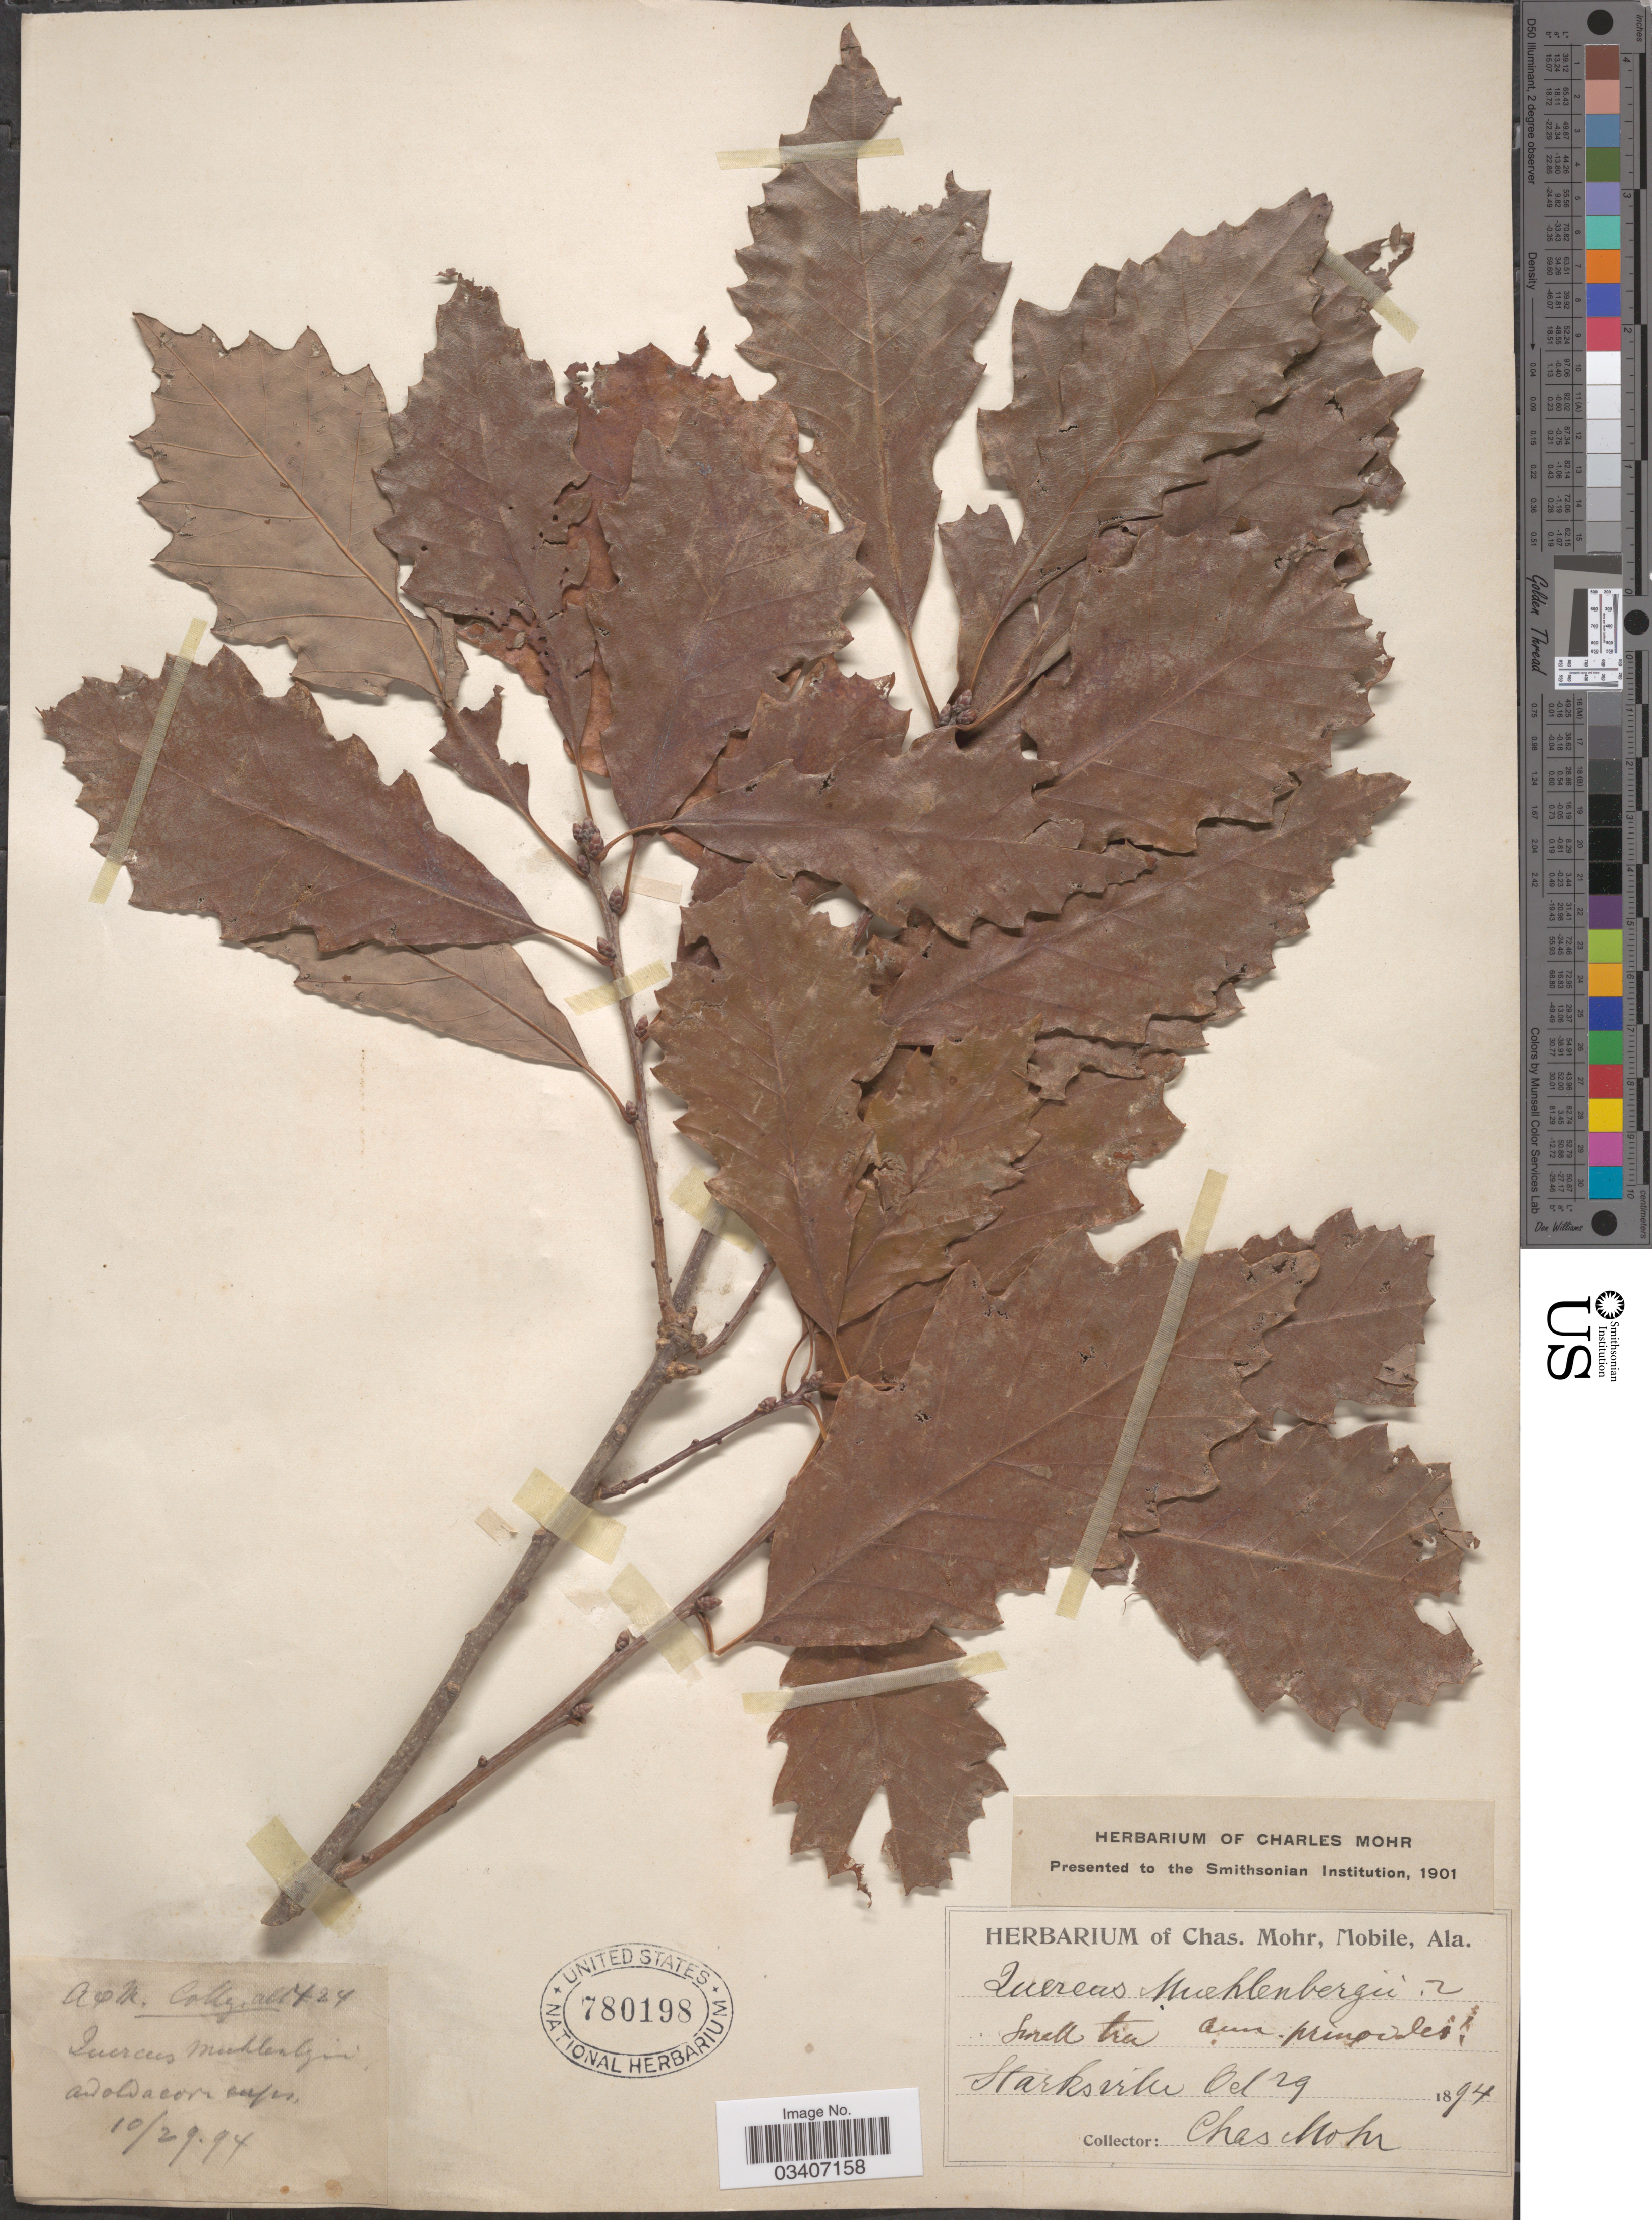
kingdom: Plantae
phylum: Tracheophyta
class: Magnoliopsida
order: Fagales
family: Fagaceae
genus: Quercus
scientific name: Quercus muehlenbergii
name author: Engelm.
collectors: Mohr, C. T. (herbarium)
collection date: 1894-10-29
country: United States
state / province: Alabama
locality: Starksville.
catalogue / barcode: US 780198